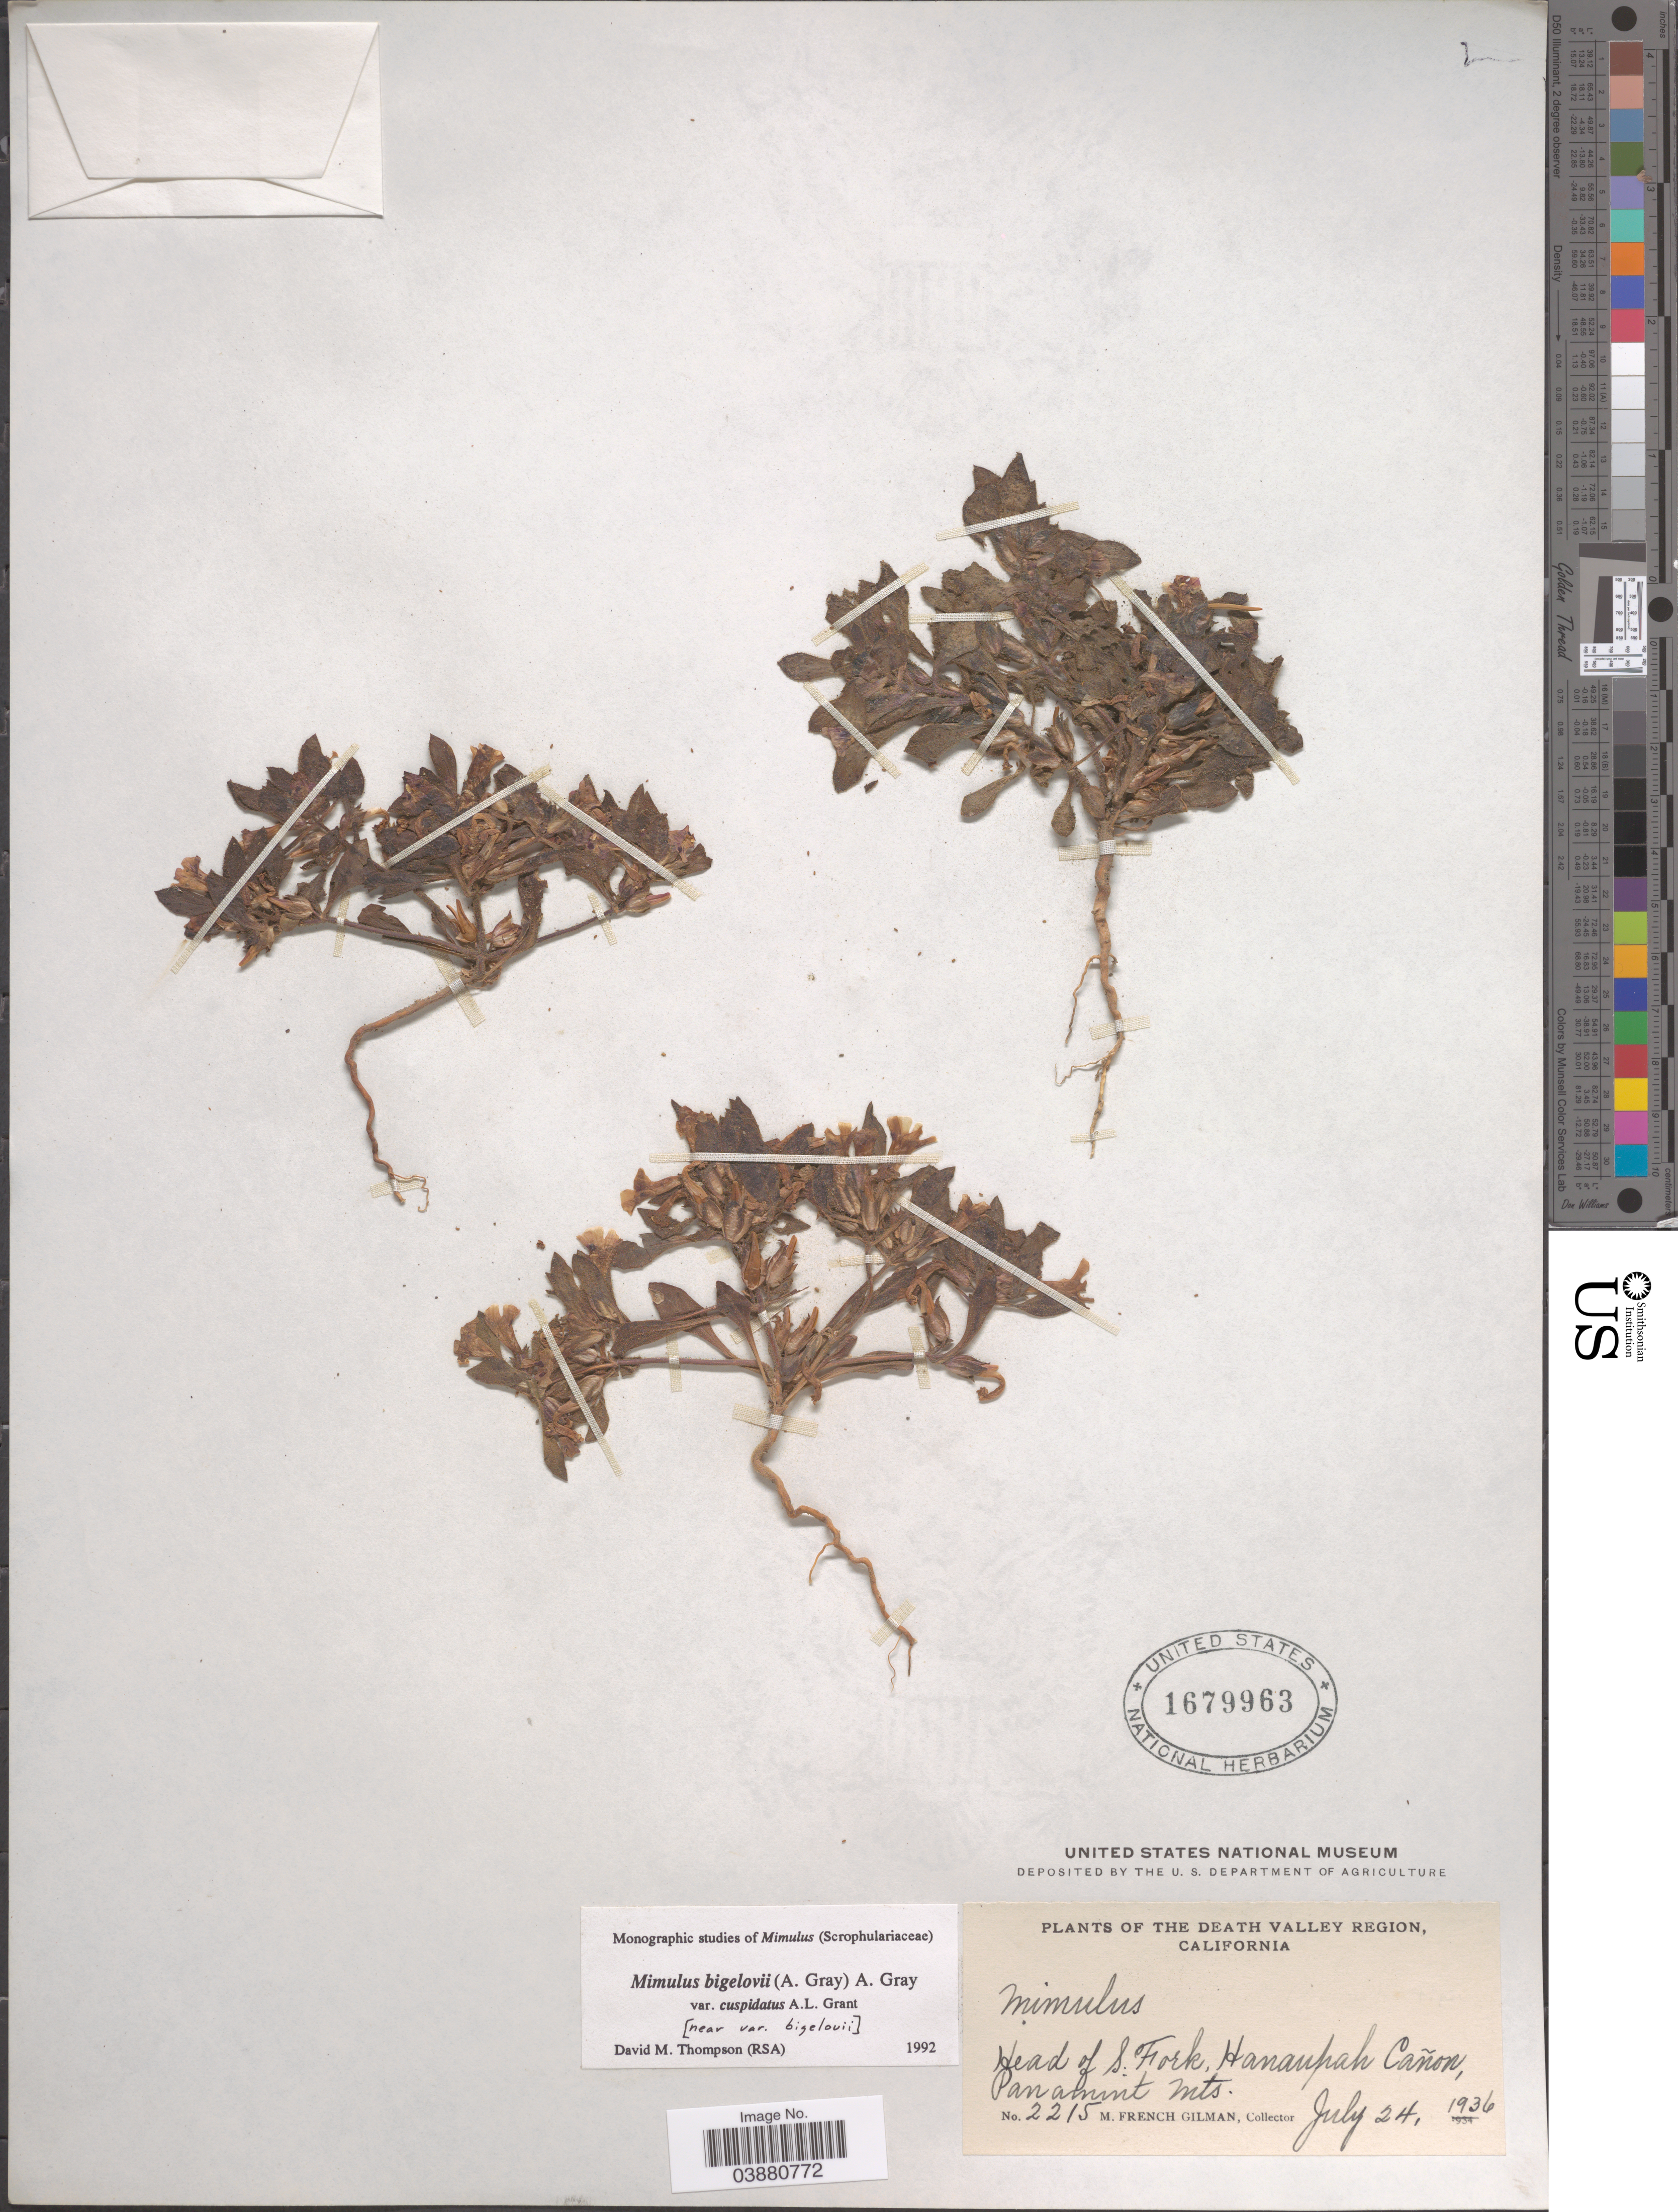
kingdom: Plantae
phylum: Tracheophyta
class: Magnoliopsida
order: Lamiales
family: Phrymaceae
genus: Mimulus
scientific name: Mimulus bigelovii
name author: (A. Gray) G.L. Nesom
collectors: M. F. Gilman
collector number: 2215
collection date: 1936-07-24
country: United States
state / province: California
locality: Death Valley Region. Head of S. Fork, Hanaupah Cañon, Panamint Mts.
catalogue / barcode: US 1679963